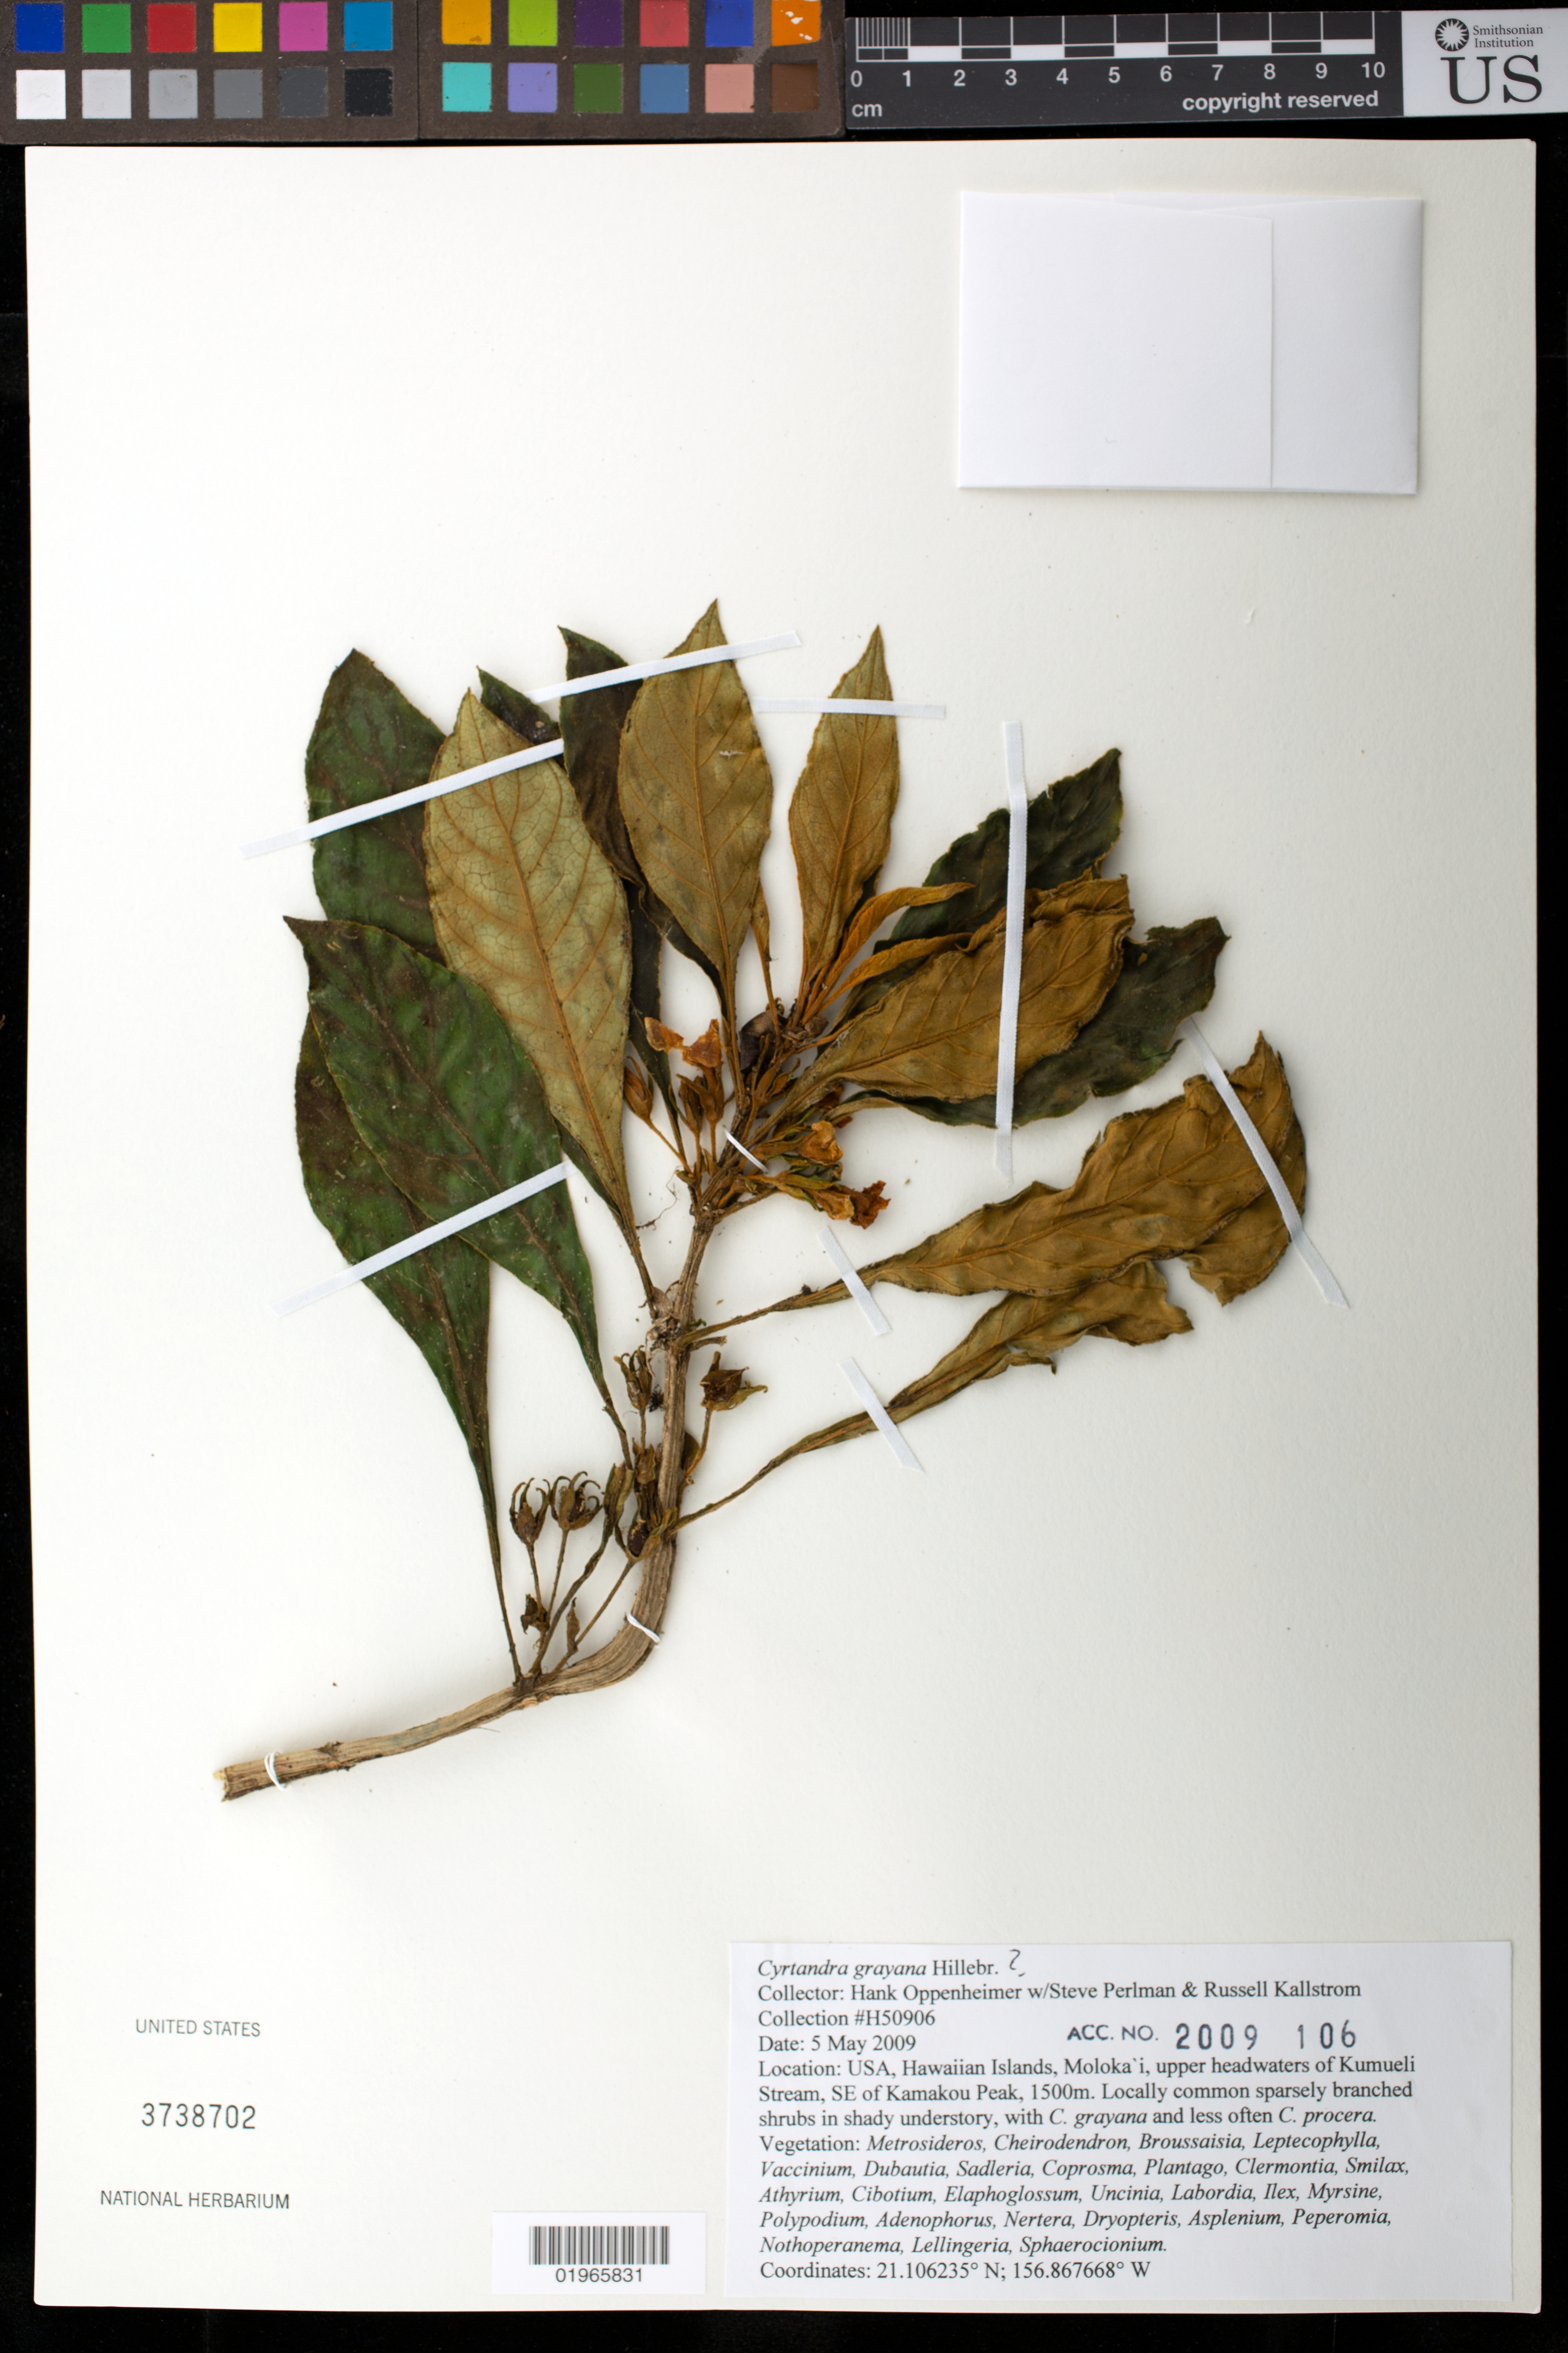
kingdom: Plantae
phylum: Tracheophyta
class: Magnoliopsida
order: Lamiales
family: Gesneriaceae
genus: Cyrtandra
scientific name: Cyrtandra grayana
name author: Hillebr.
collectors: H. L. Oppenheimer, S. P. Perlman & R. Kallstrom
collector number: H50906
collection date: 2009-05-05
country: United States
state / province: Hawaii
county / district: Maui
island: Moloka'i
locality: Upper headwaters of Kumueli Stream, Southeast of Kamakou Peak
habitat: Shady understory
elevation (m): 1465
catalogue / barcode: US 3738702